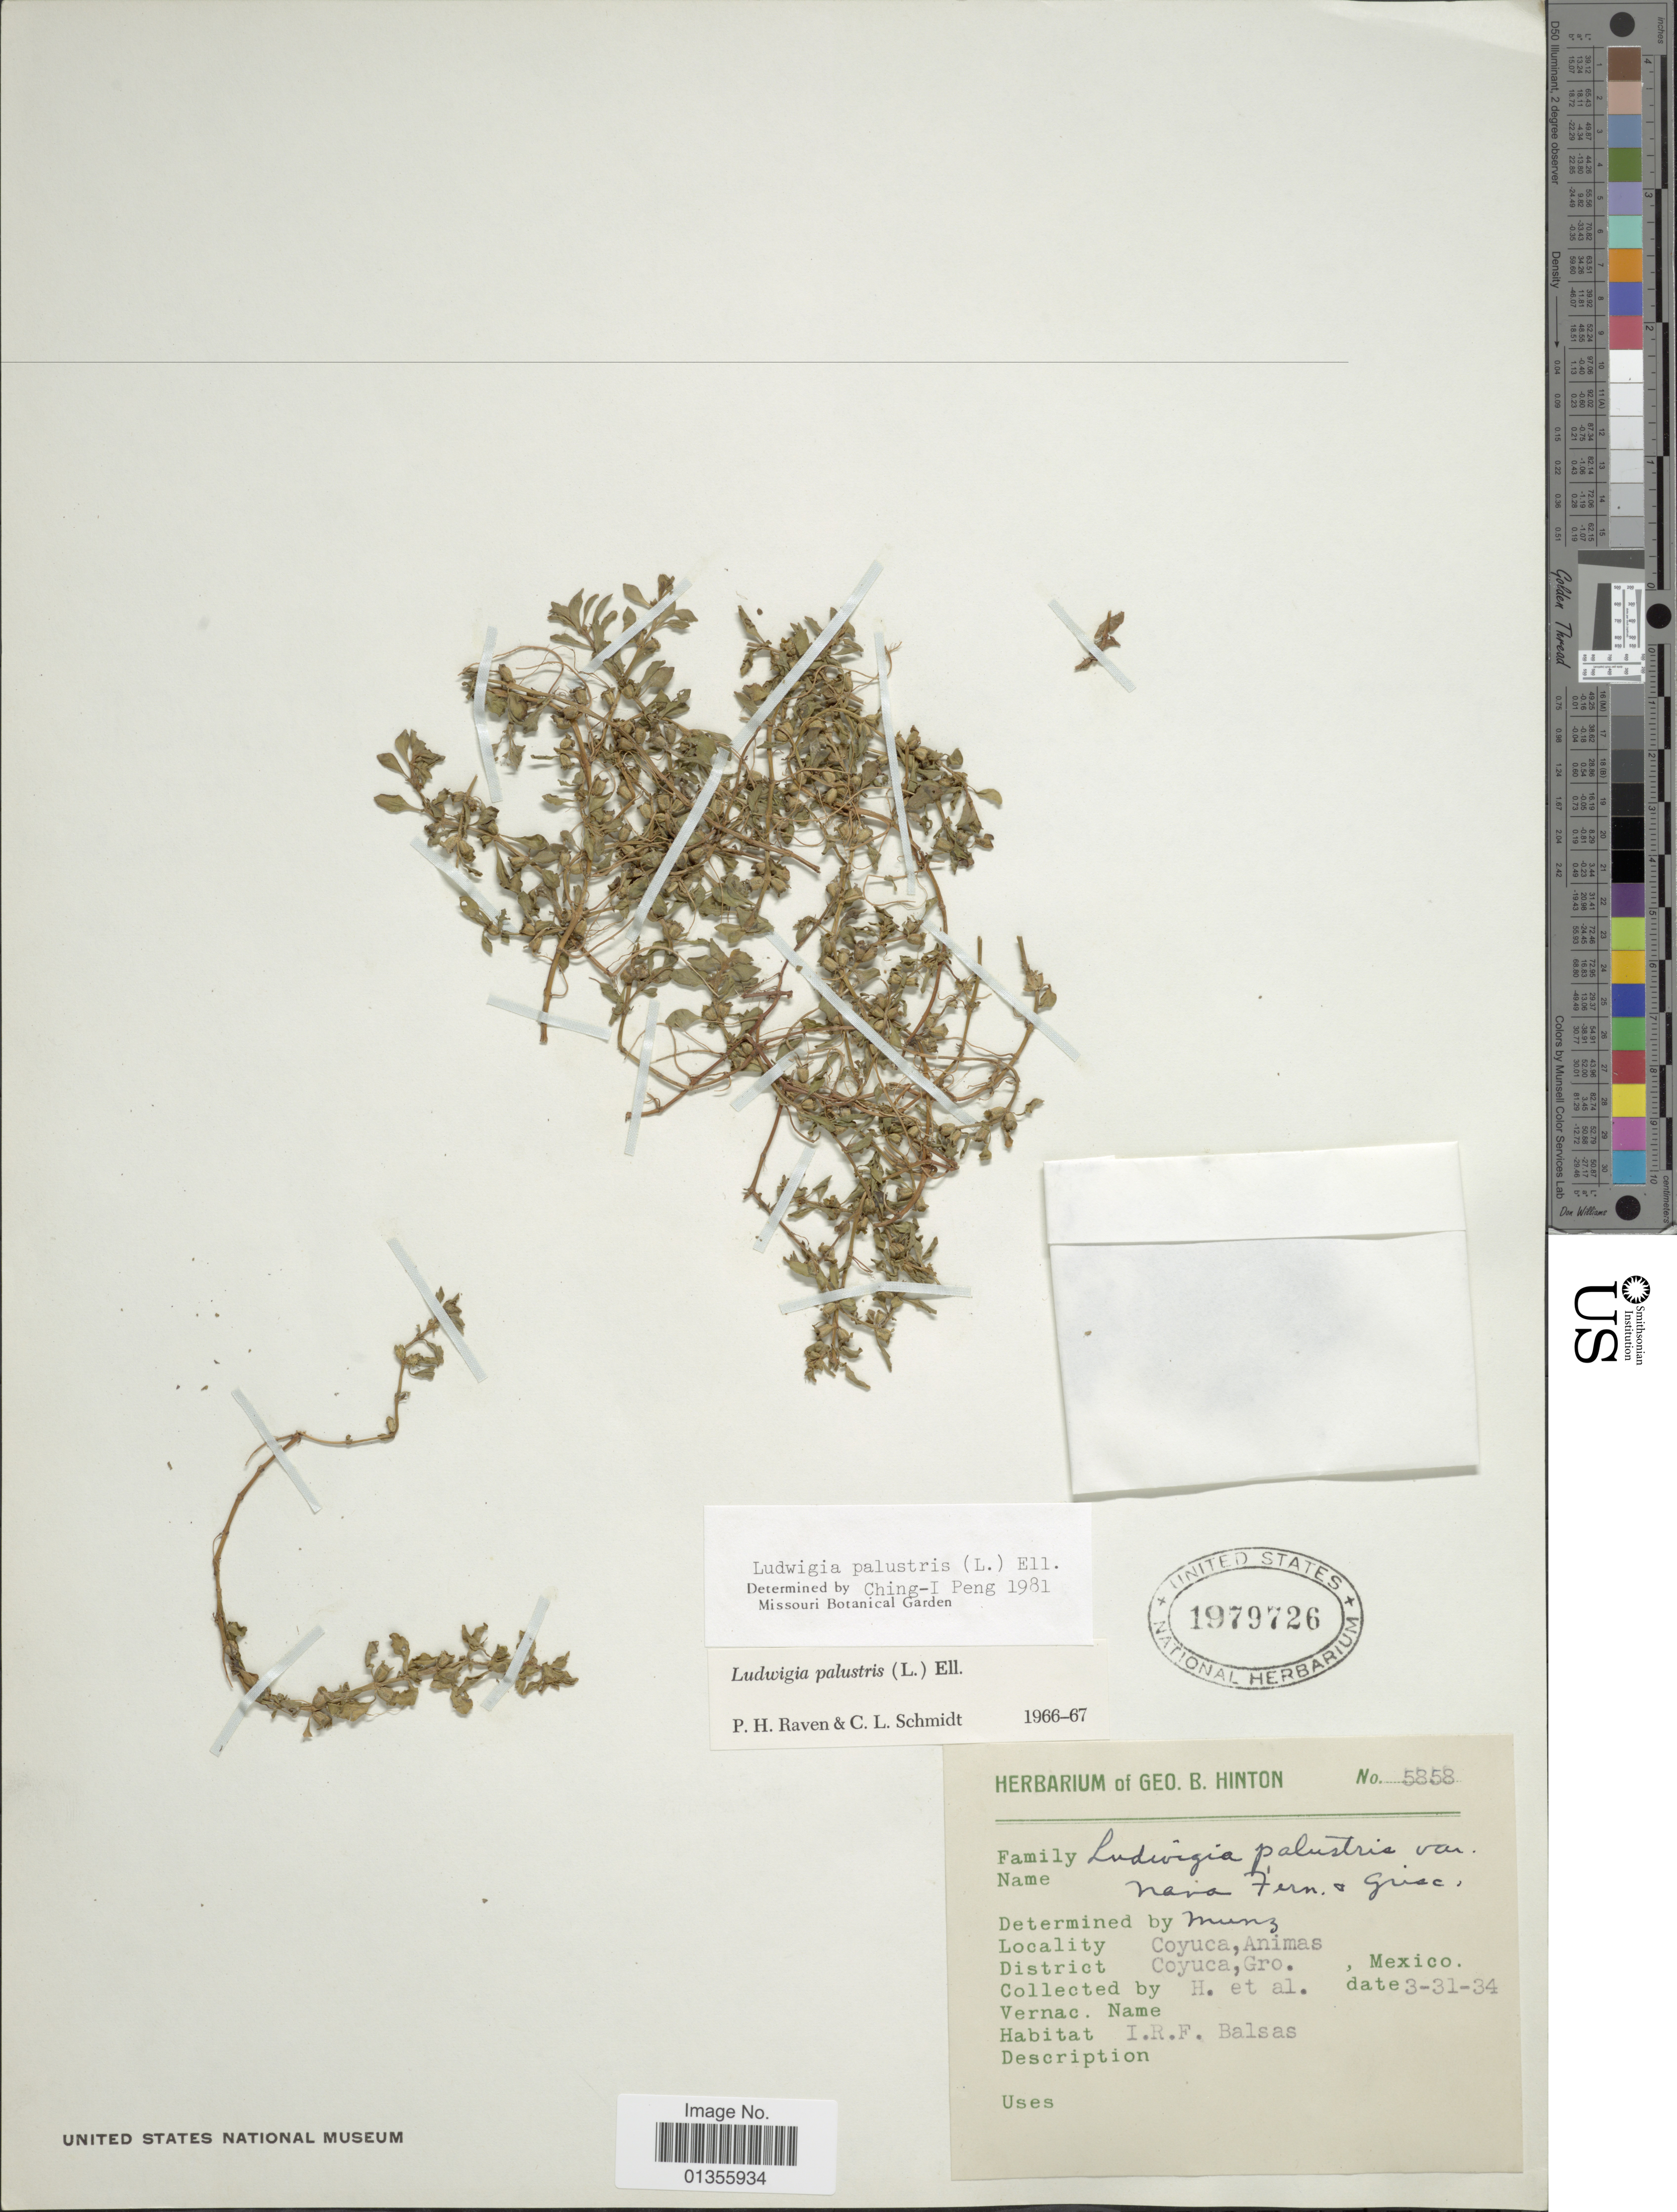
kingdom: Plantae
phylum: Tracheophyta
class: Magnoliopsida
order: Myrtales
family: Onagraceae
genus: Ludwigia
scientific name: Ludwigia palustris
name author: (L.) Elliott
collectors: G. B. Hinton & et al.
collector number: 5858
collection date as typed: Transcribed d/m/y: 31/3/34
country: Mexico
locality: Coyuca, Animas. District Coyuca, Gro.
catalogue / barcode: US 1979726